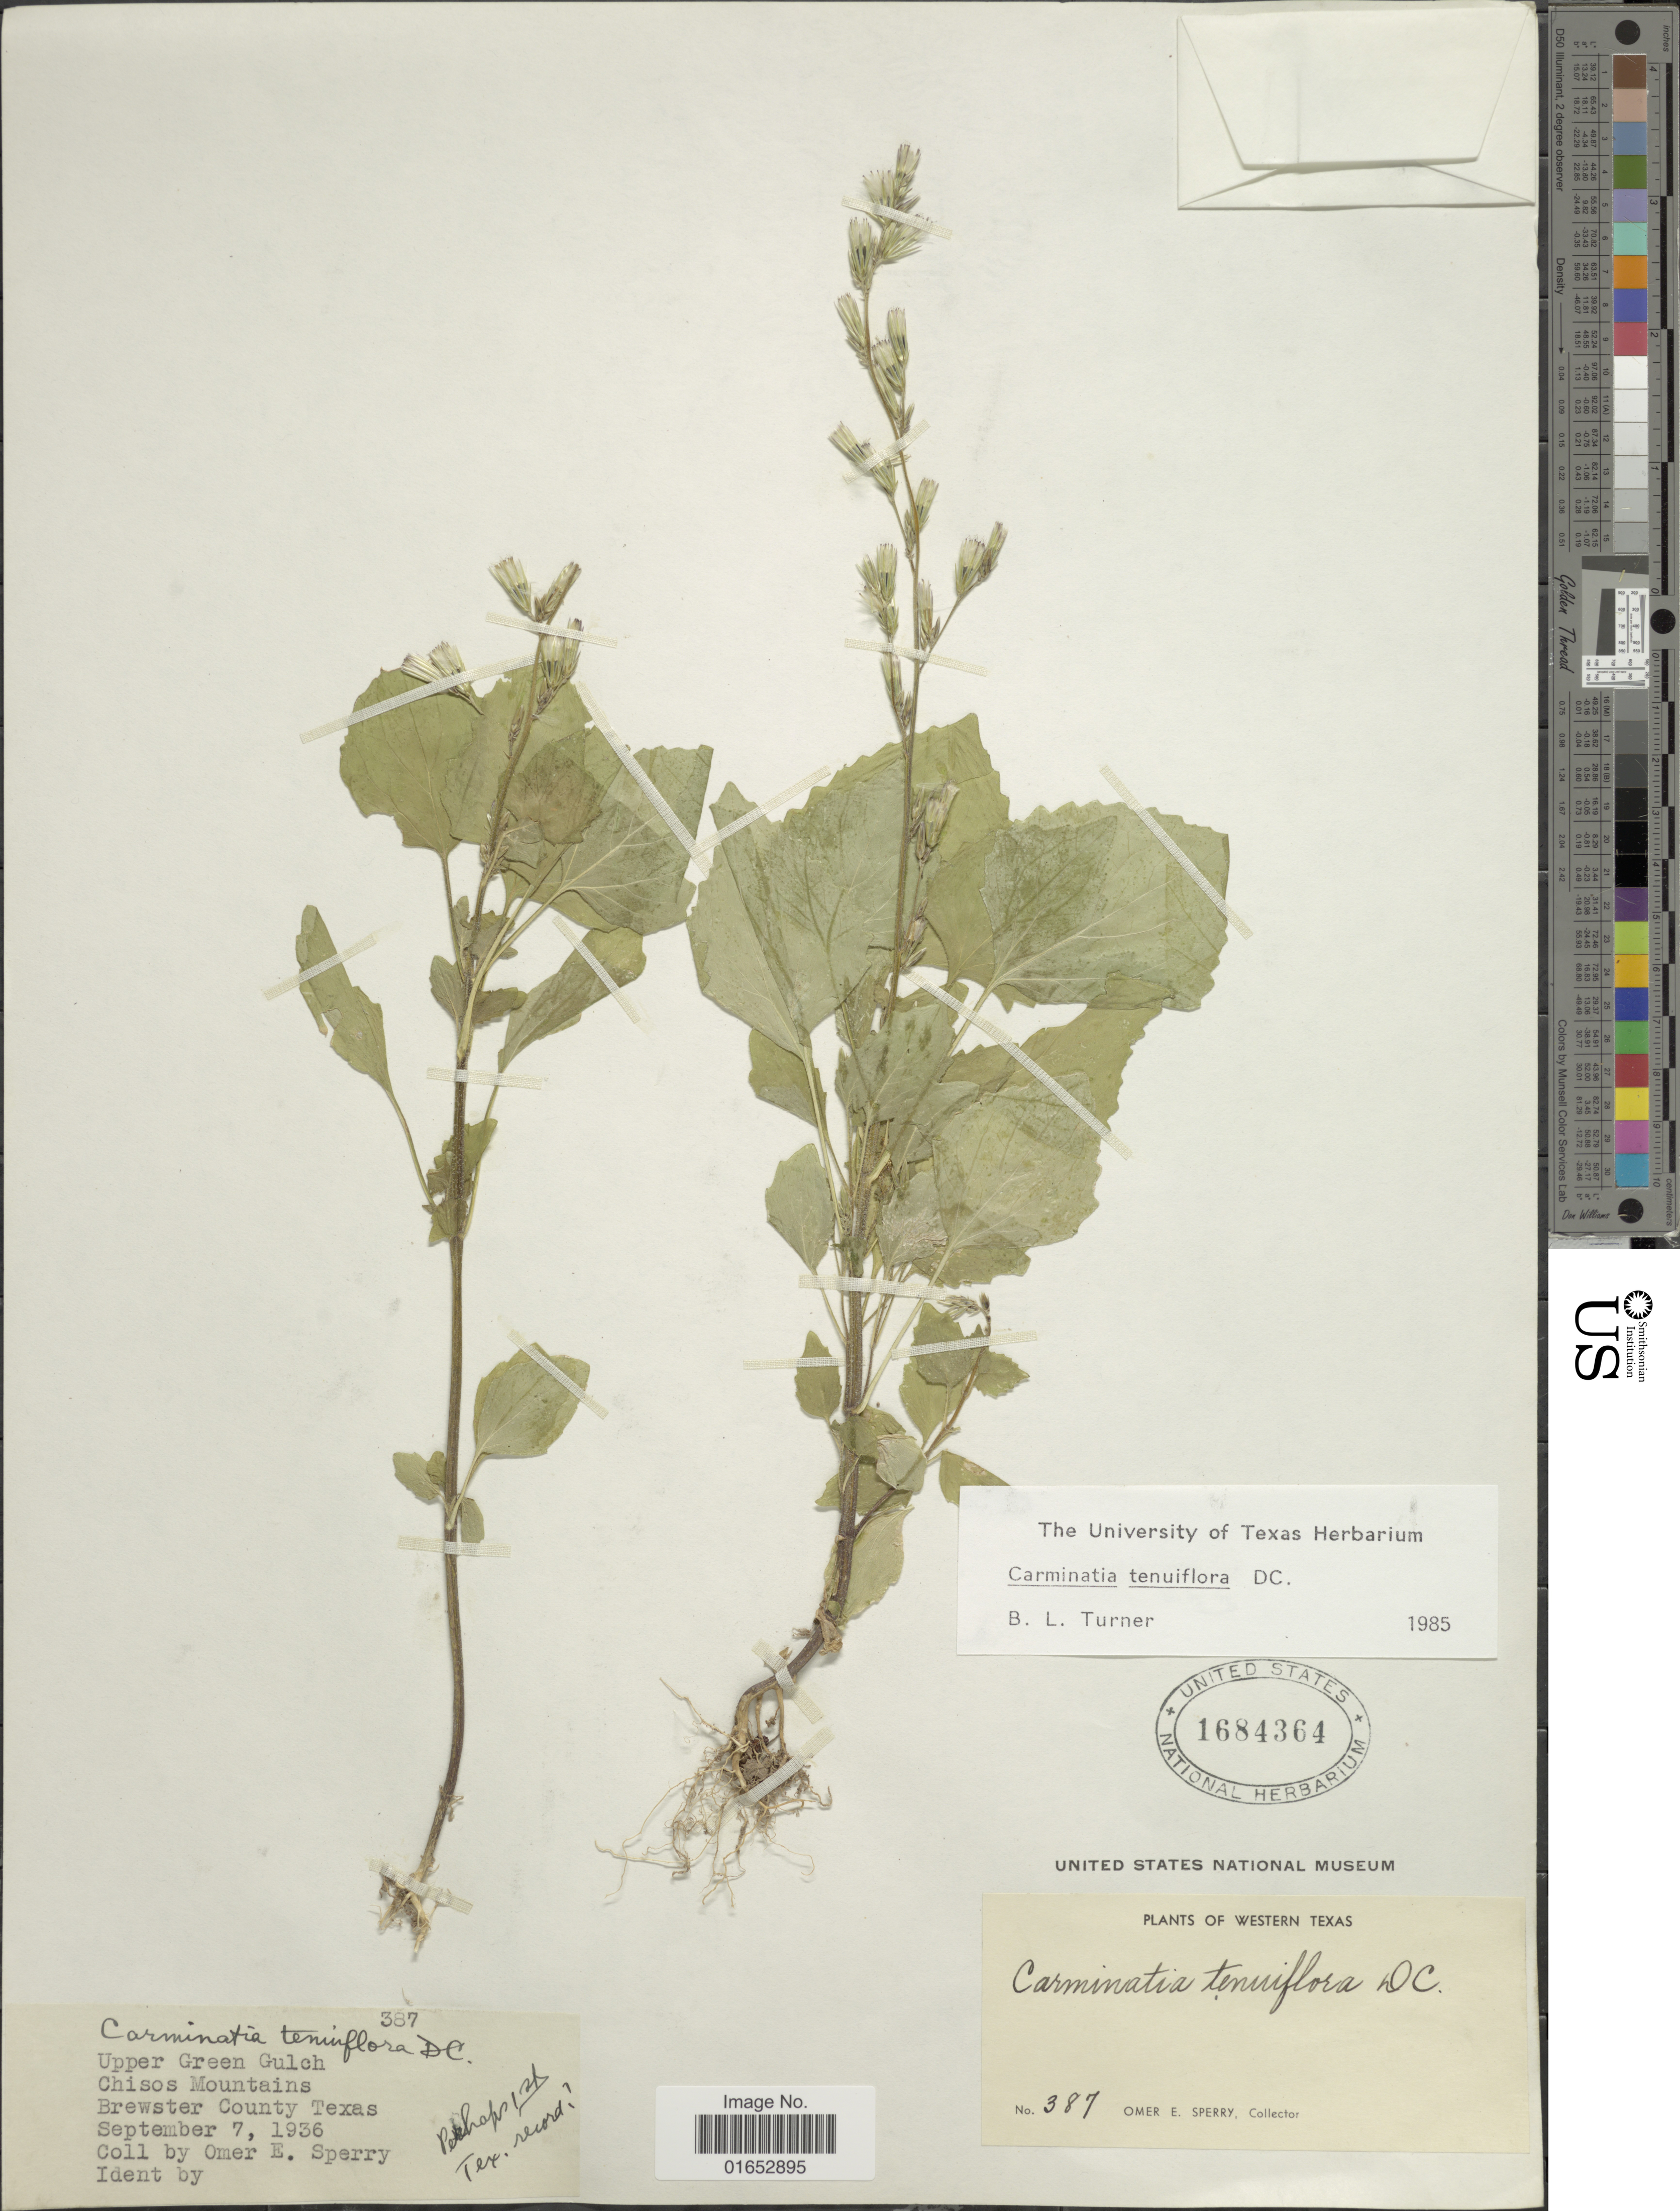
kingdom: Plantae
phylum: Tracheophyta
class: Magnoliopsida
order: Asterales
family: Asteraceae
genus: Carminatia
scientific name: Carminatia tenuiflora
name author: DC.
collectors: O. E. Sperry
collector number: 387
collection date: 1936-09-07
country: United States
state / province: Texas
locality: Western Texas, Upper Green Gulch, Chisos Mountains, Brewster County Texas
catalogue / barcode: US 1684364